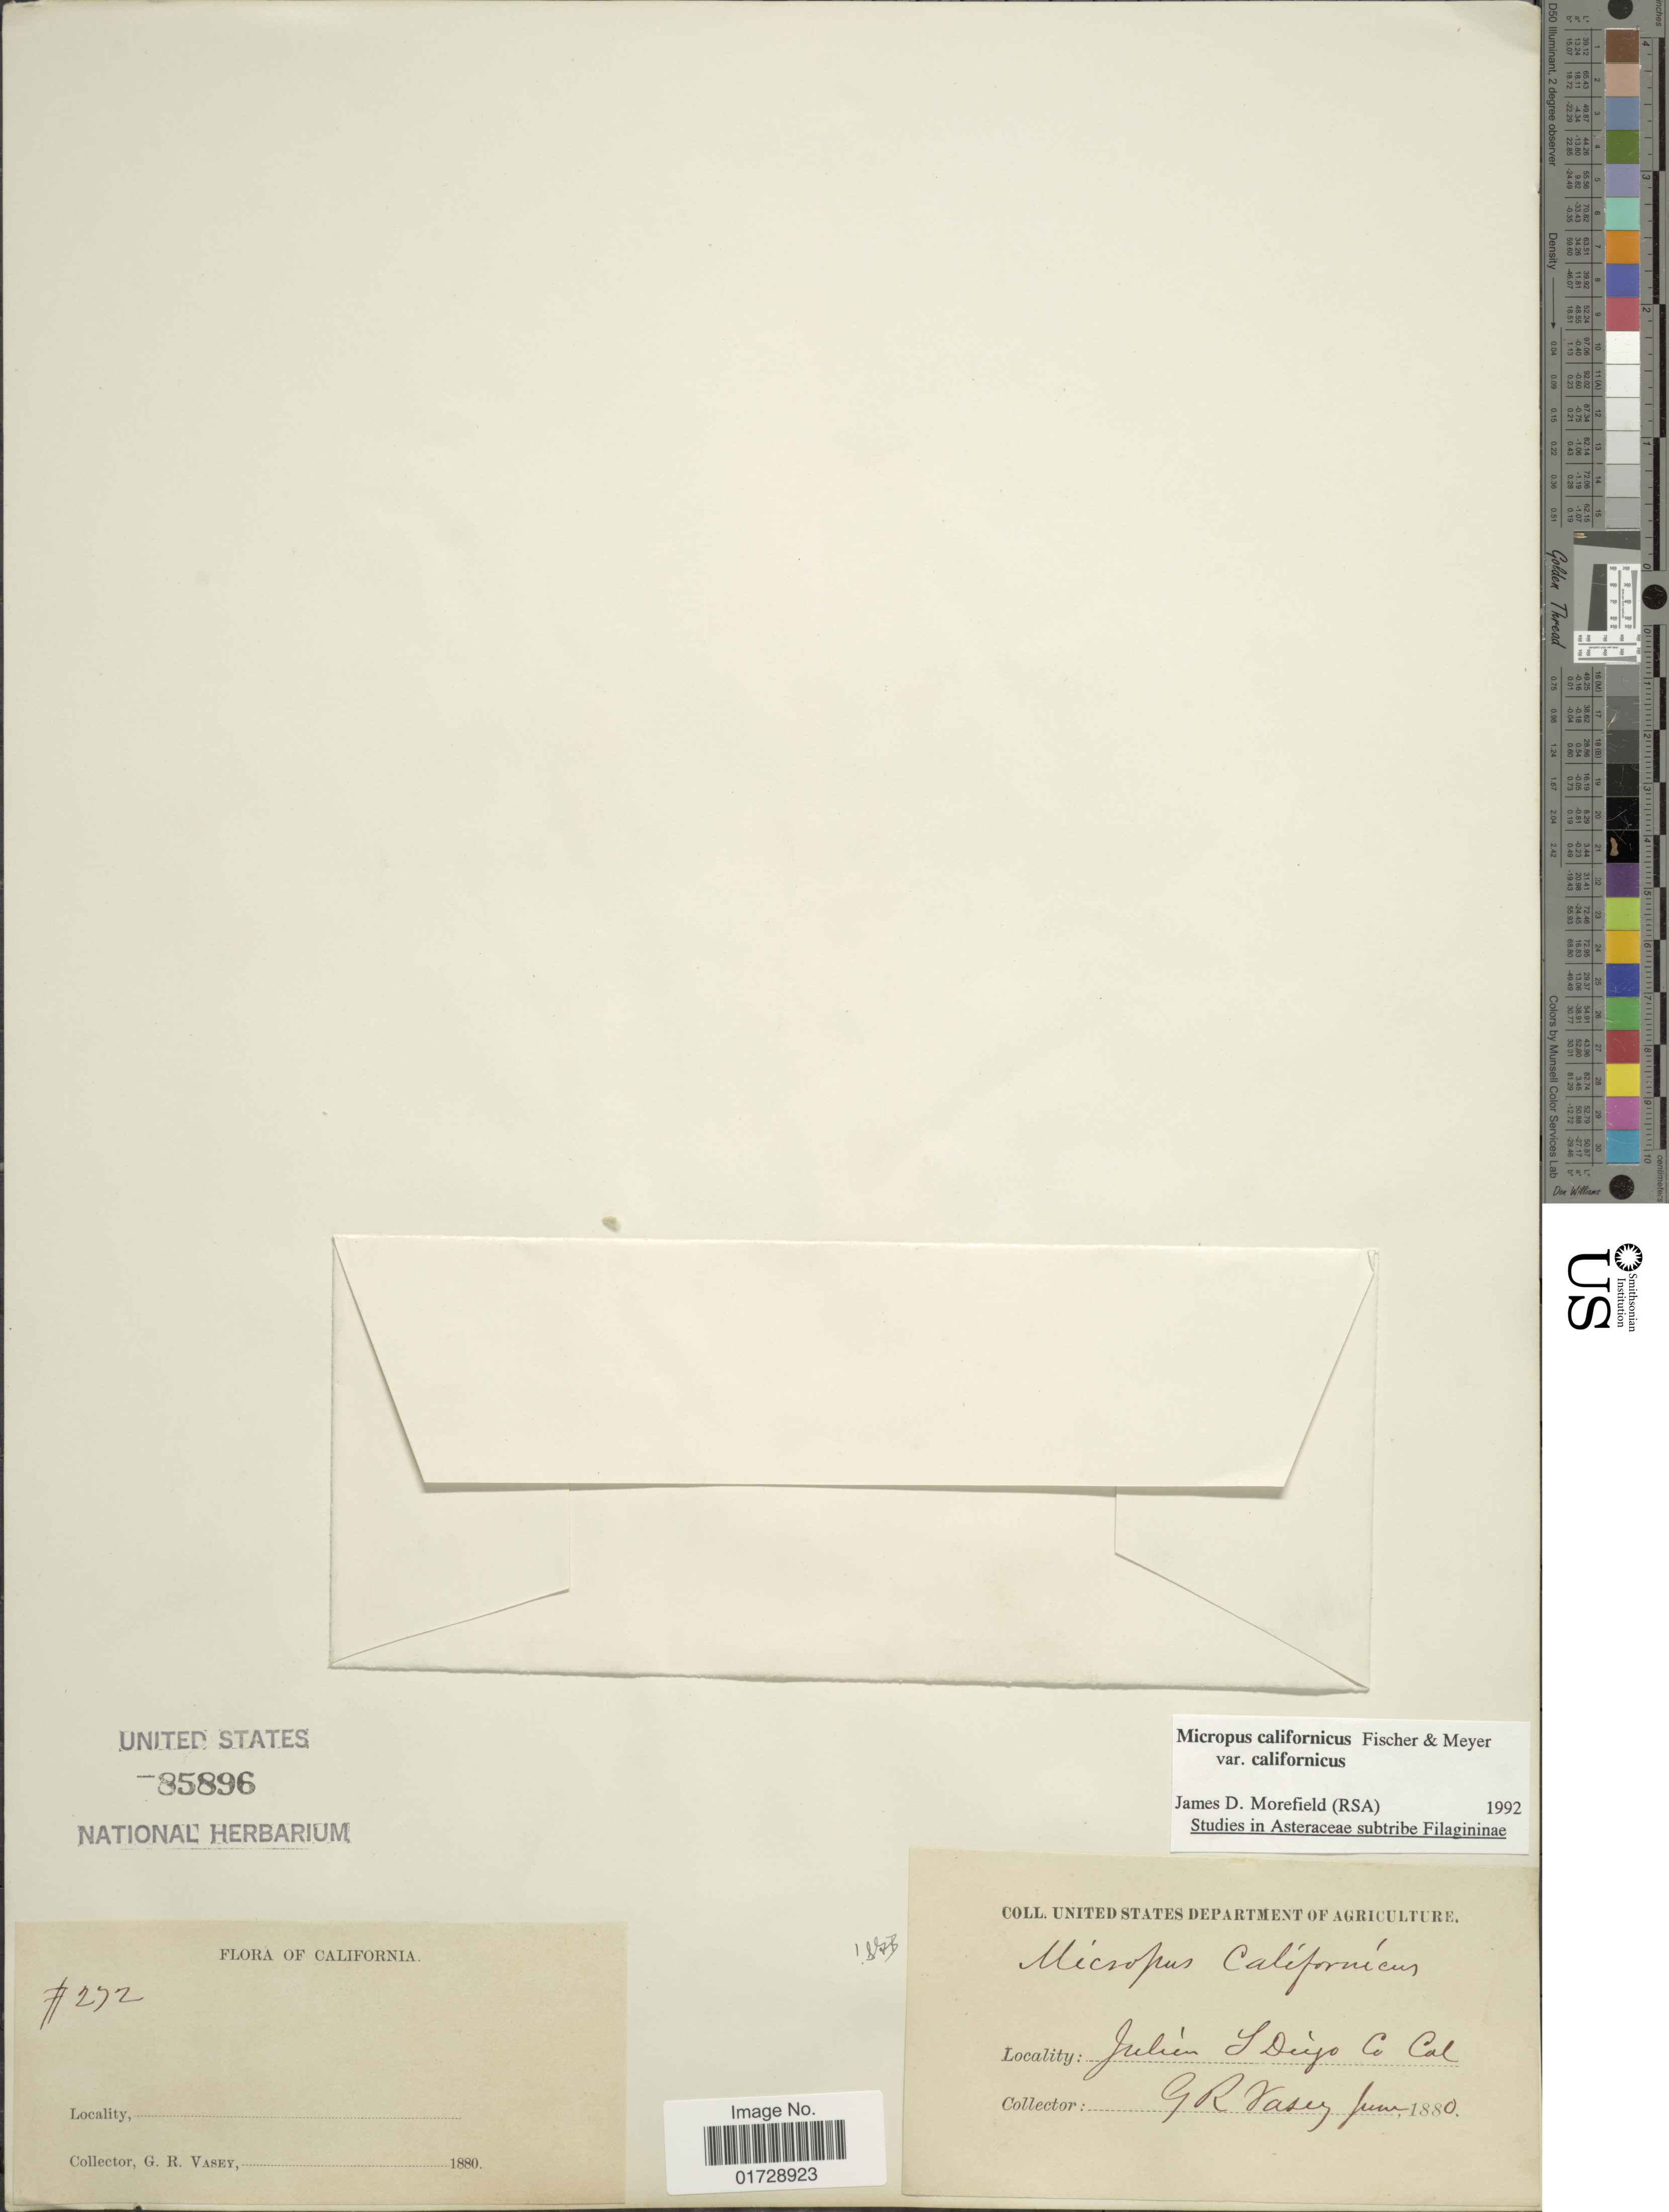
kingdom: Plantae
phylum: Tracheophyta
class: Magnoliopsida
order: Asterales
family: Asteraceae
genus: Micropus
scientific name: Micropus californicus var. californicus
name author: Fisch. & C.A. Mey.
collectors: G. R. Vasey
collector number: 272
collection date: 1880-06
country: United States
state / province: California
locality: Julien S Diego Co.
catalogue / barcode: US 85896